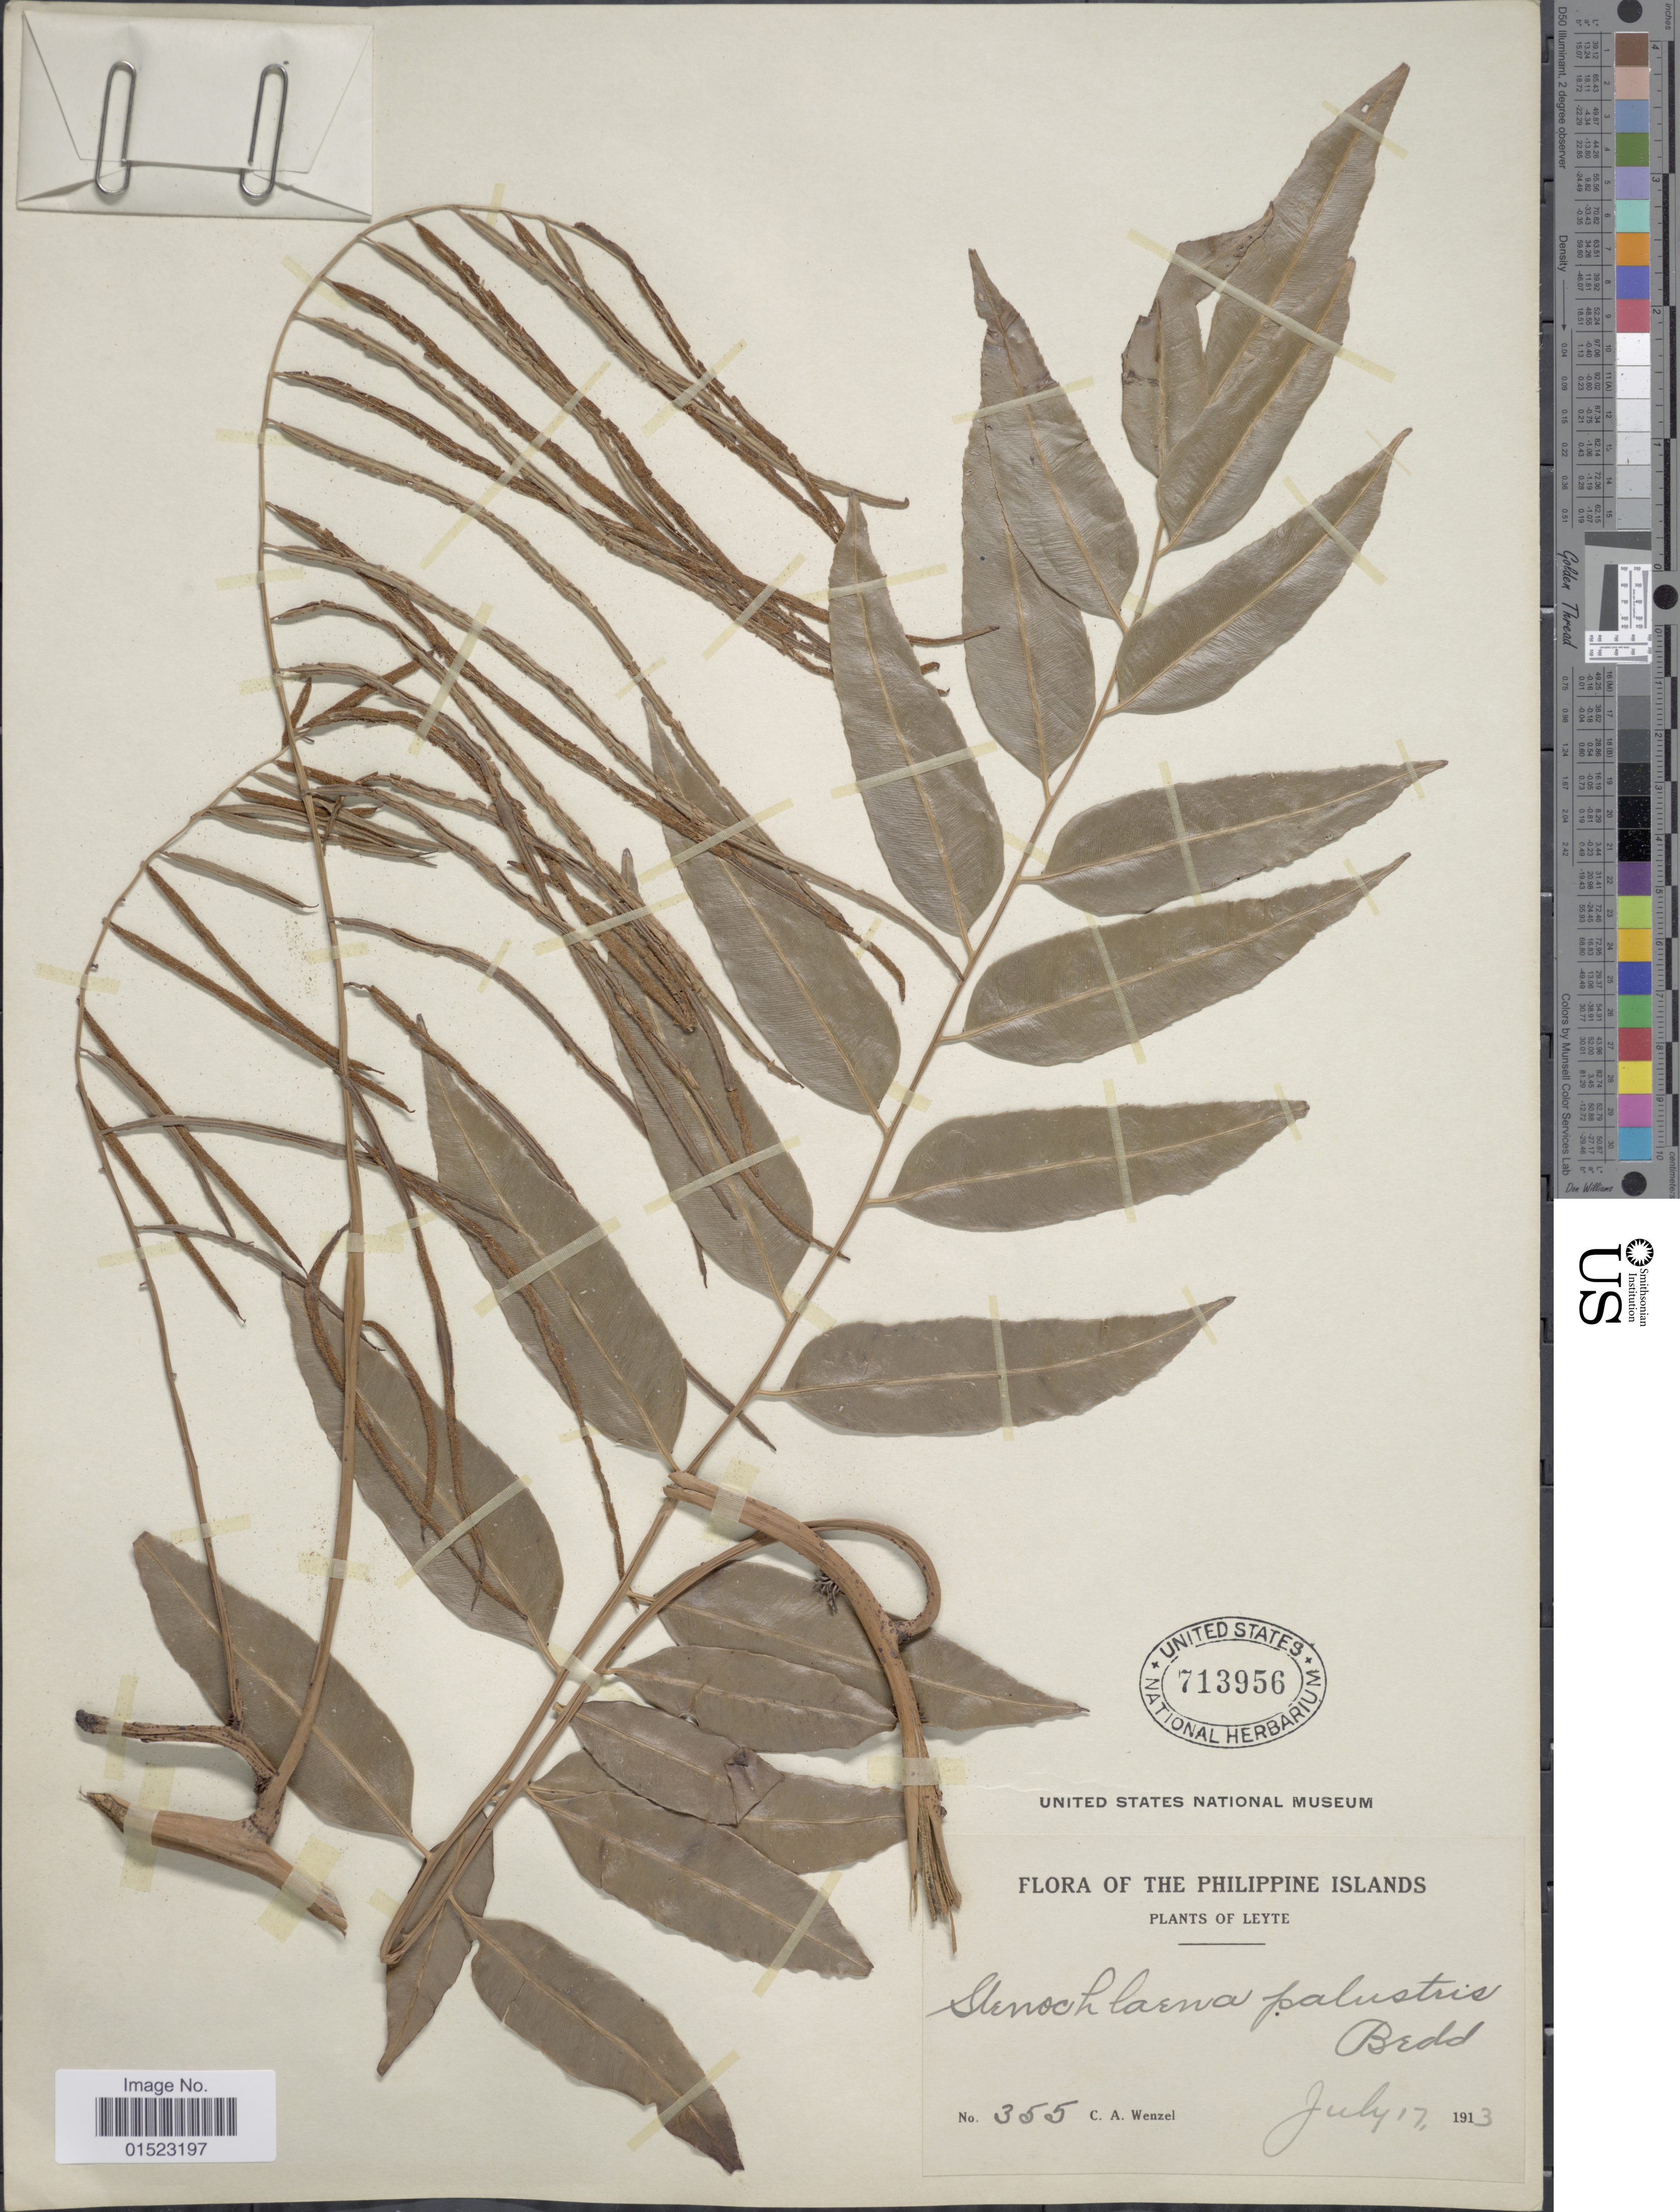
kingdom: Plantae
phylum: Tracheophyta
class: Polypodiopsida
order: Polypodiales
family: Blechnaceae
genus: Stenochlaena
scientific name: Stenochlaena palustris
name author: (Burm. f.) Bedd.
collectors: C. Wenzel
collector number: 355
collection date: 1913-07-17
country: Philippines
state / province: Eastern Visayas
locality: Leyte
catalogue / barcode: US 713956